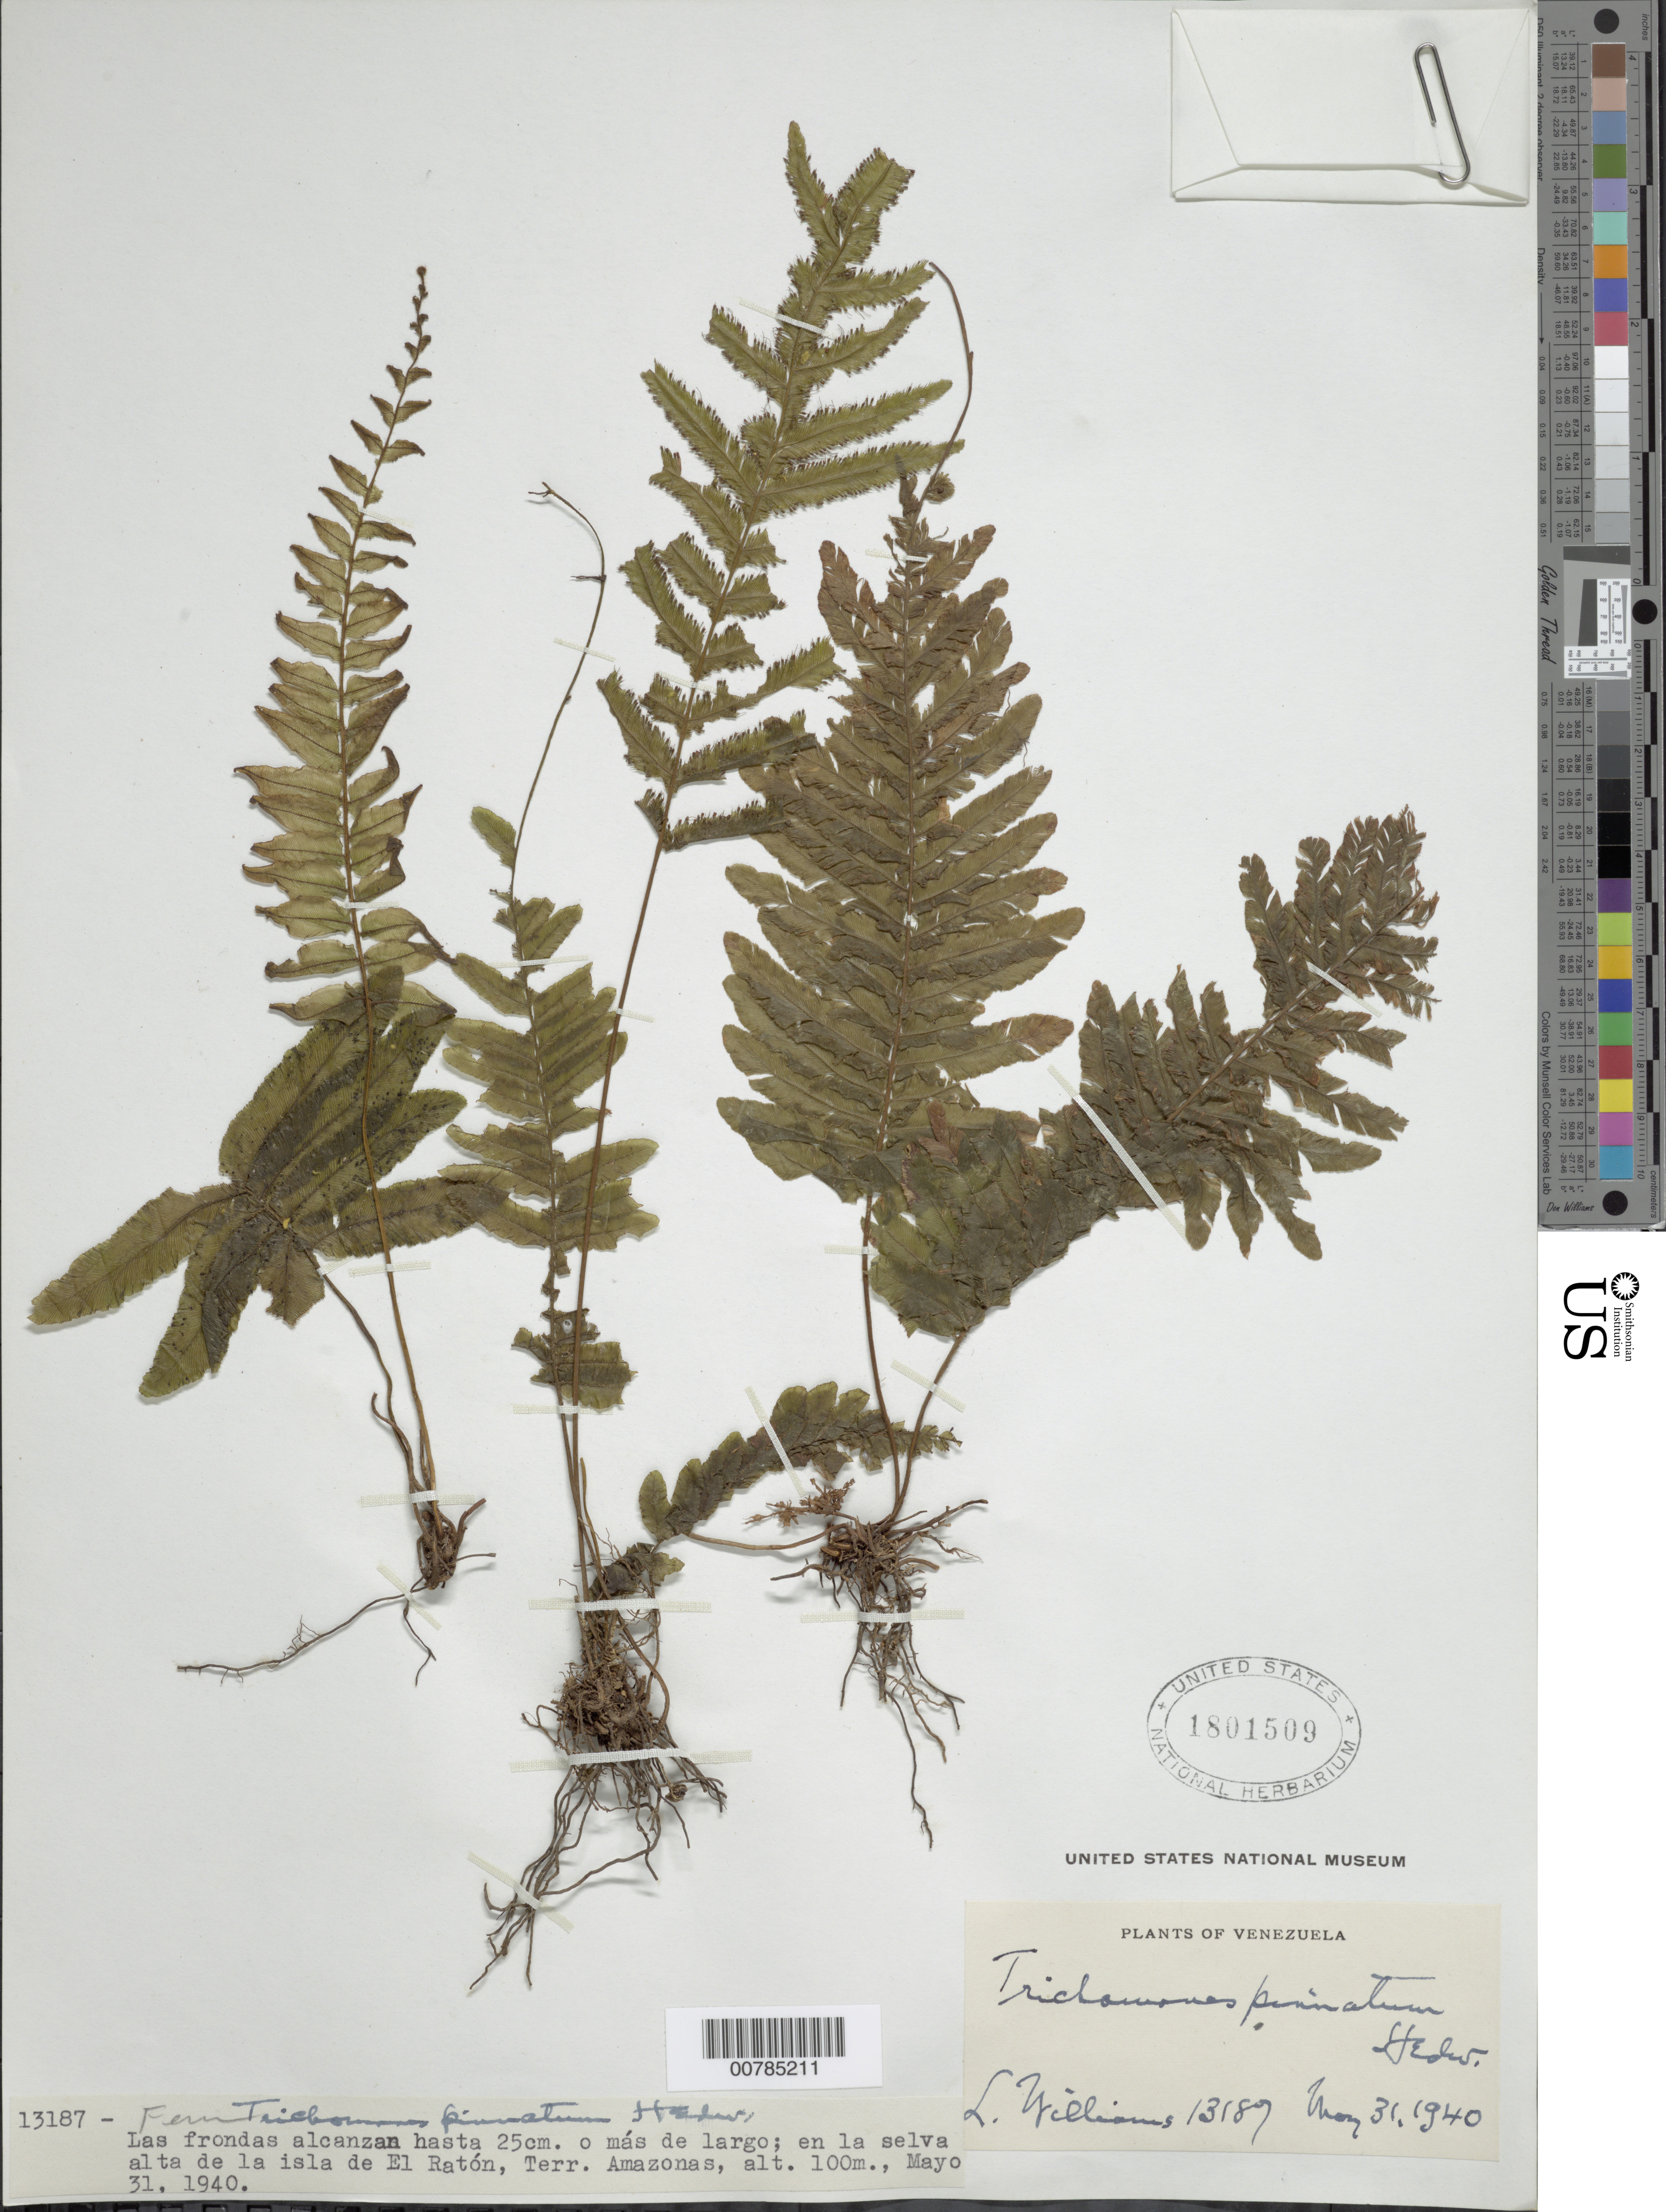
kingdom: Plantae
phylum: Tracheophyta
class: Polypodiopsida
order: Hymenophyllales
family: Hymenophyllaceae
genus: Trichomanes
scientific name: Trichomanes pinnatum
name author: Hedw.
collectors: Ll. Williams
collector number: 13187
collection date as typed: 31-May-40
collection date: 1940-05-31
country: Venezuela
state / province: Amazonas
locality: Isla de El Ratón, Alto Orinoco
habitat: Selva alta de la isla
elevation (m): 100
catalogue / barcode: US 1801509